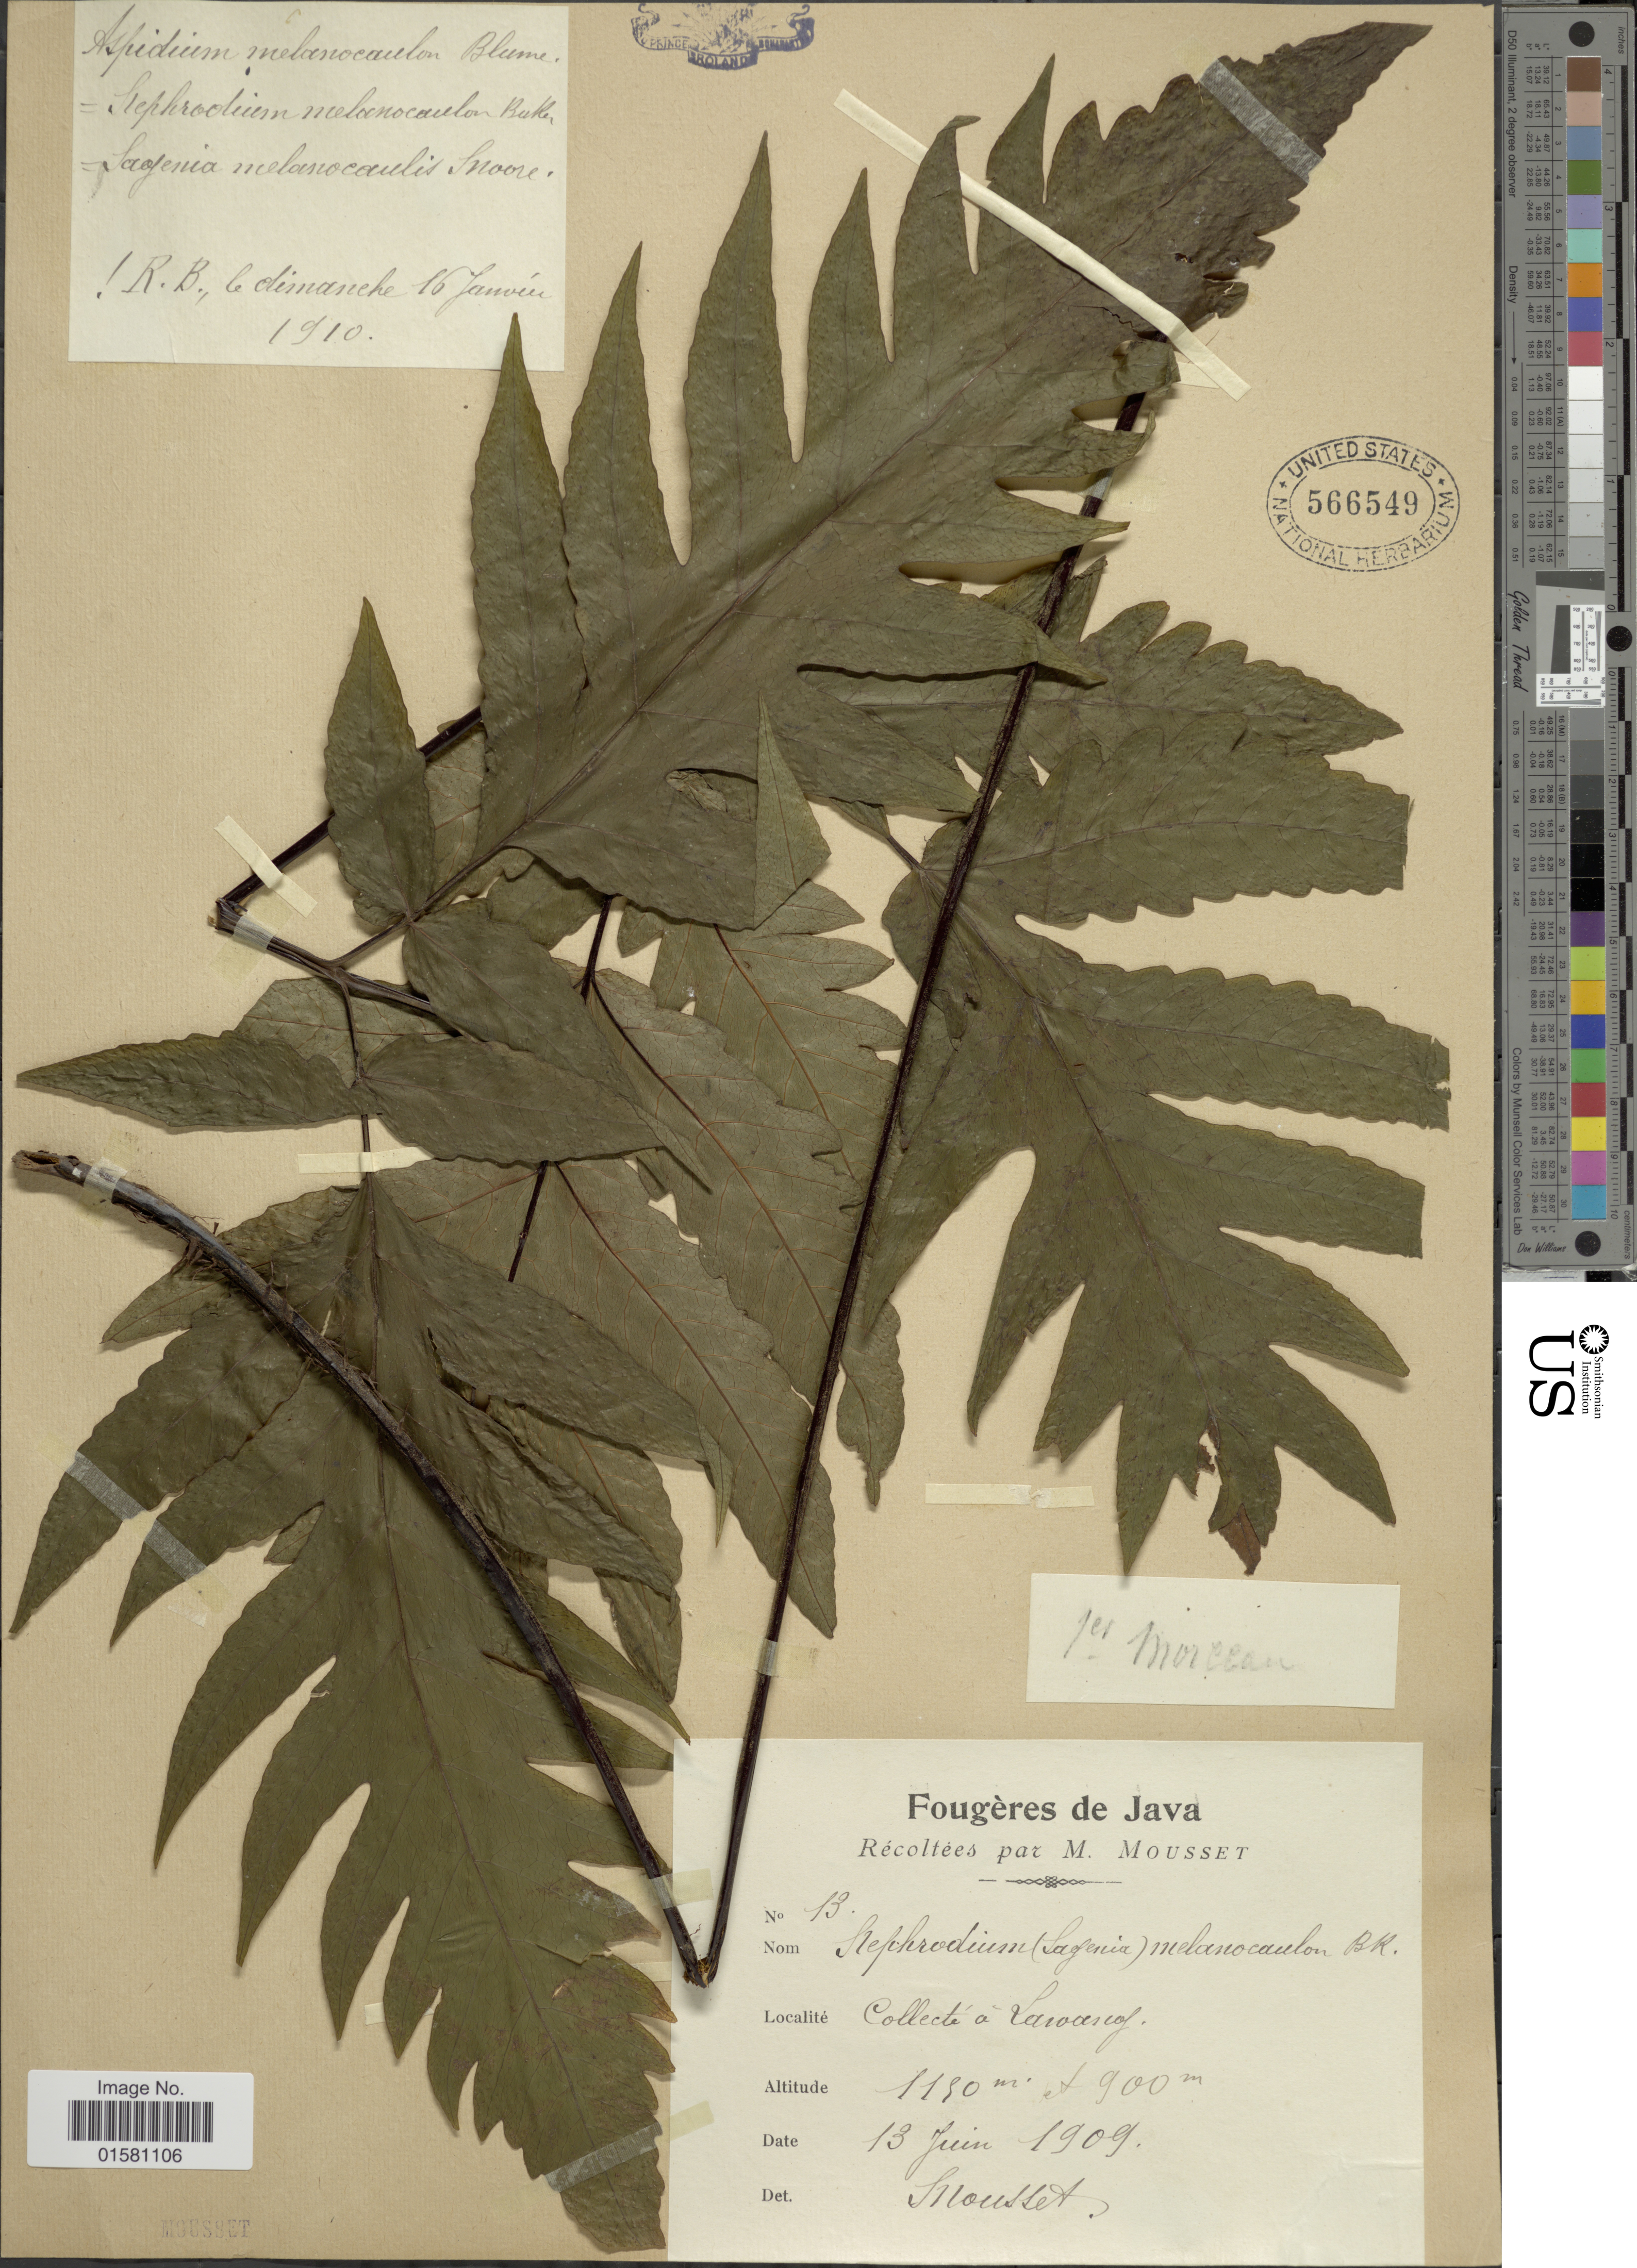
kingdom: Plantae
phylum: Tracheophyta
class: Polypodiopsida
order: Polypodiales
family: Tectariaceae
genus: Tectaria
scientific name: Tectaria melanocaulos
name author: (Bedd.) Copel.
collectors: Mousset, --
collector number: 13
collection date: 1909-06-13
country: Indonesia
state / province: Java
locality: Collecte a Lawang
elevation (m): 900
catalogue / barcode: US 566549